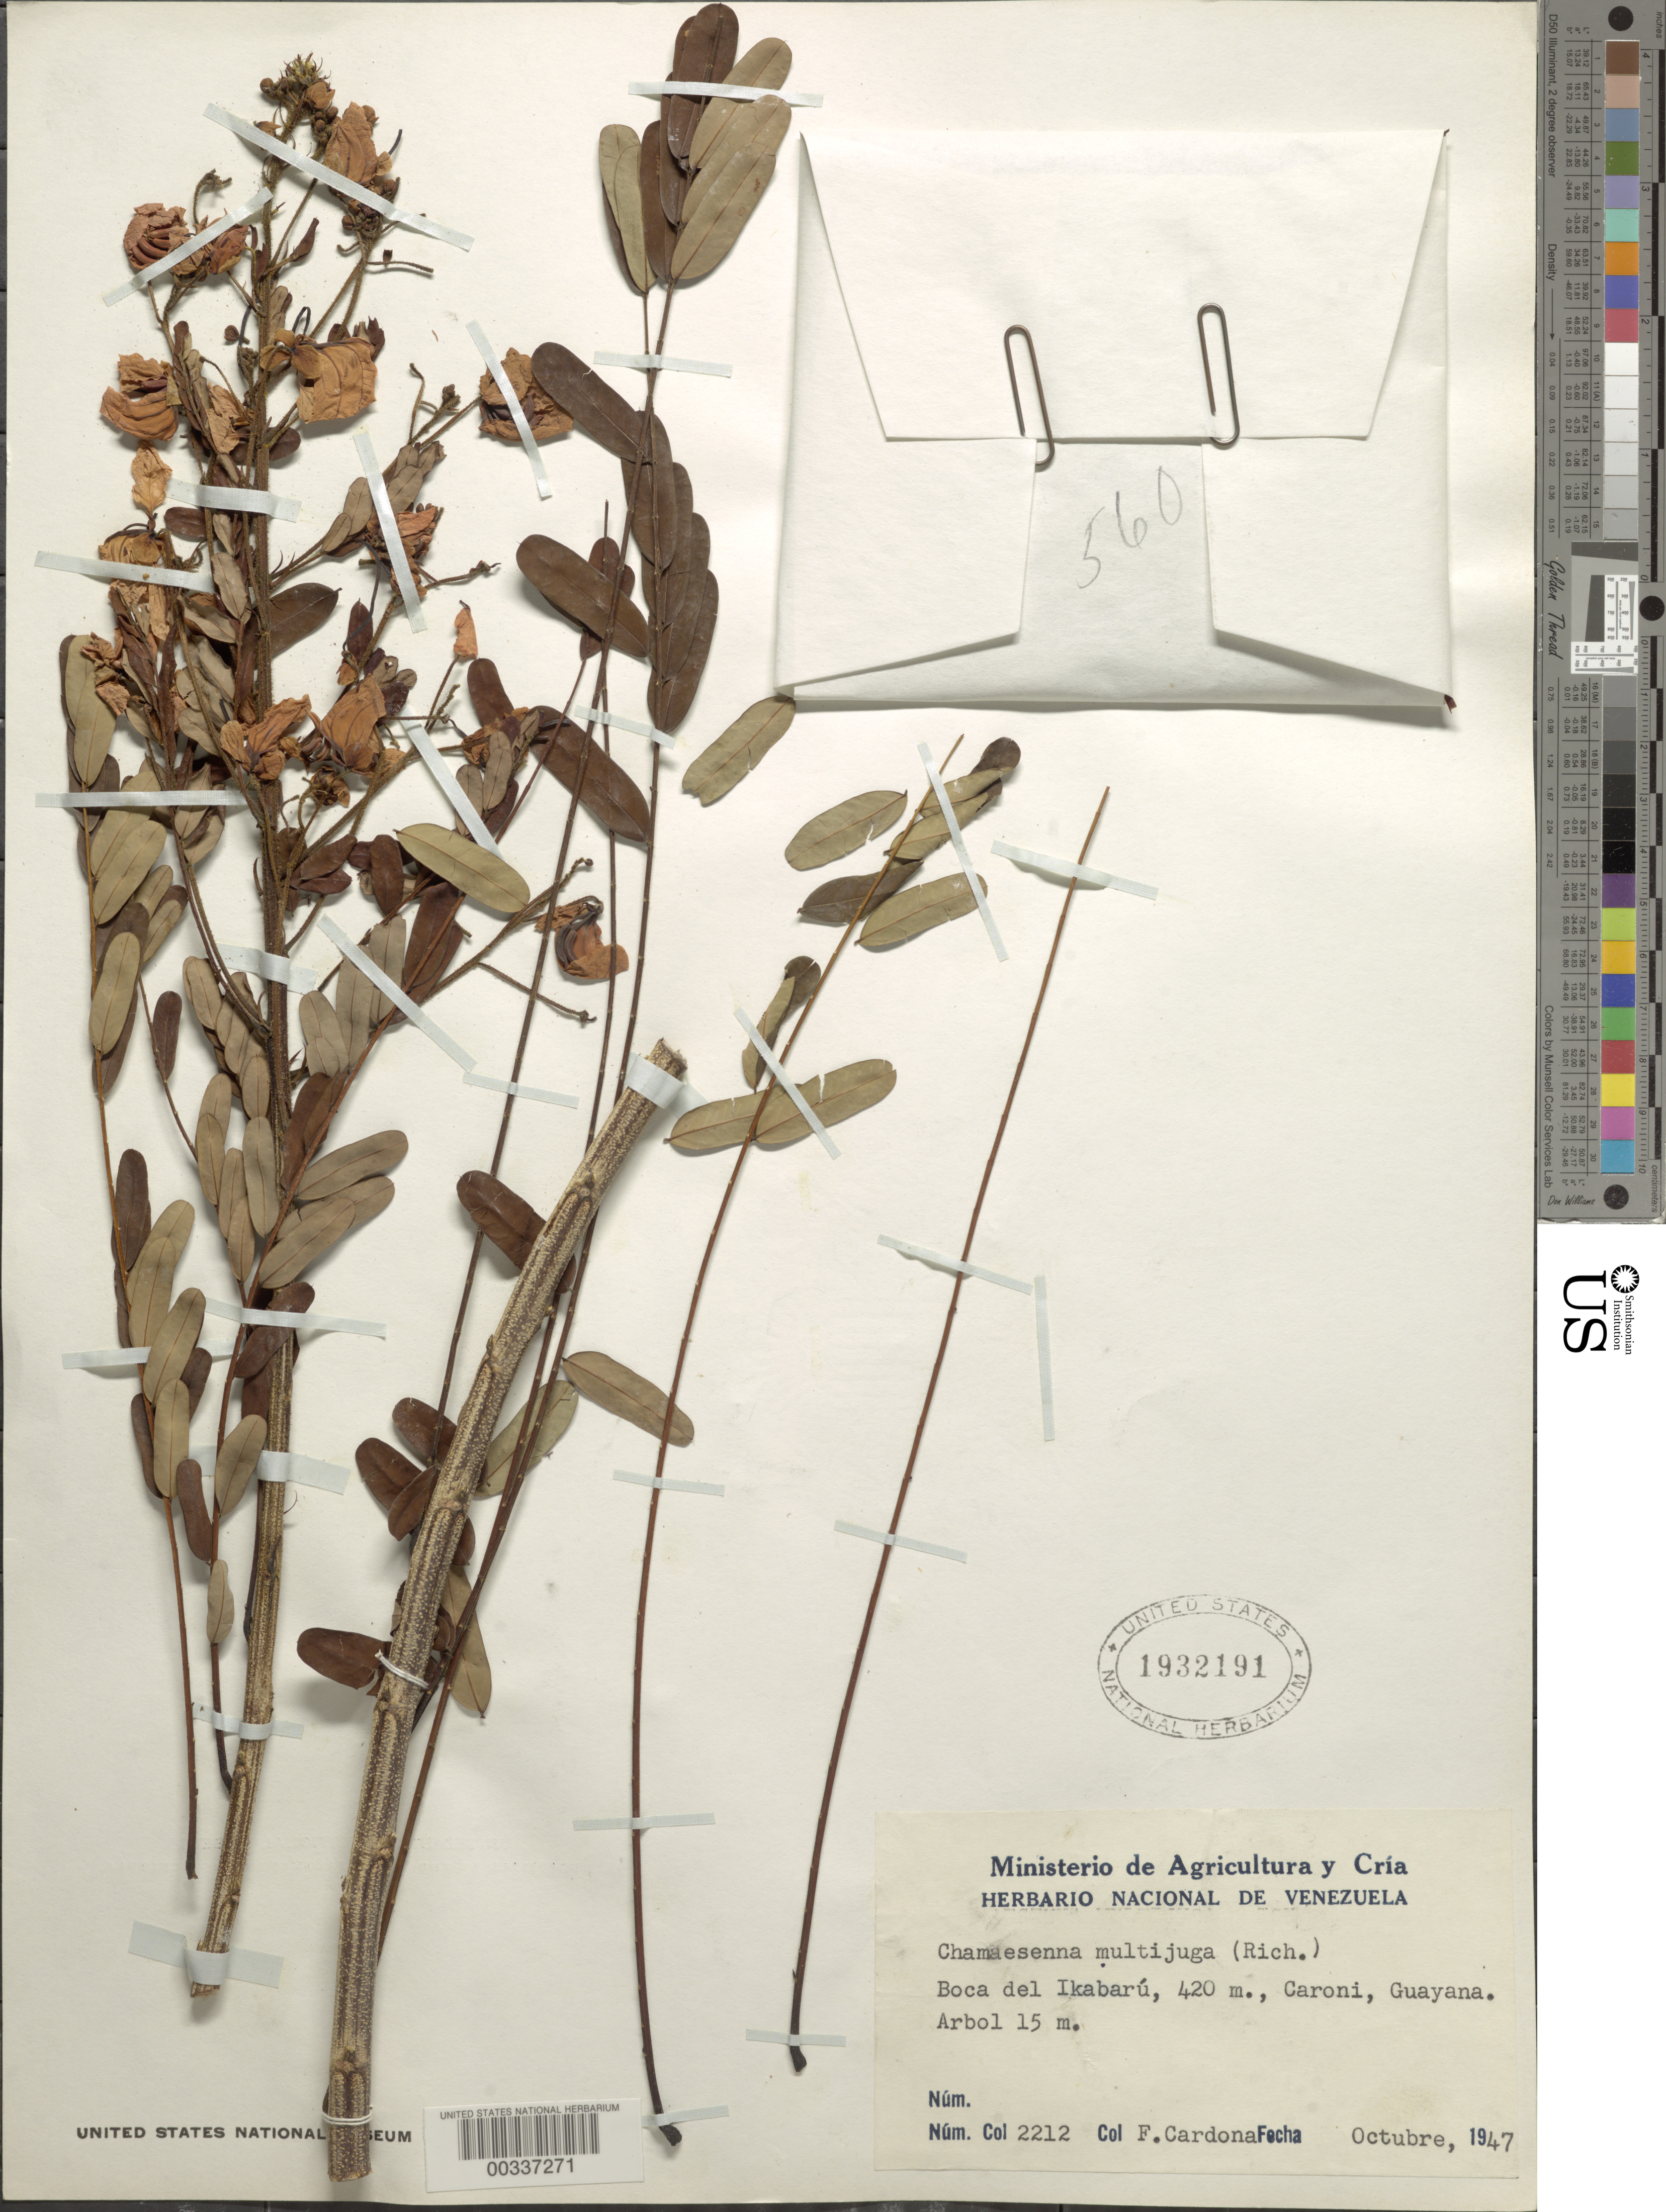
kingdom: Plantae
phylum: Tracheophyta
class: Magnoliopsida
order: Fabales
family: Fabaceae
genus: Senna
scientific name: Senna multijuga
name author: (Rich.) H.S. Irwin & Barneby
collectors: F. Cardona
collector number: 2212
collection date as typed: Oct 1947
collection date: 1947-10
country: Venezuela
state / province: Bolívar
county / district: Caroni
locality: Boca del Ikabaru; Guayana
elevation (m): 420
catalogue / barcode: US 1932191